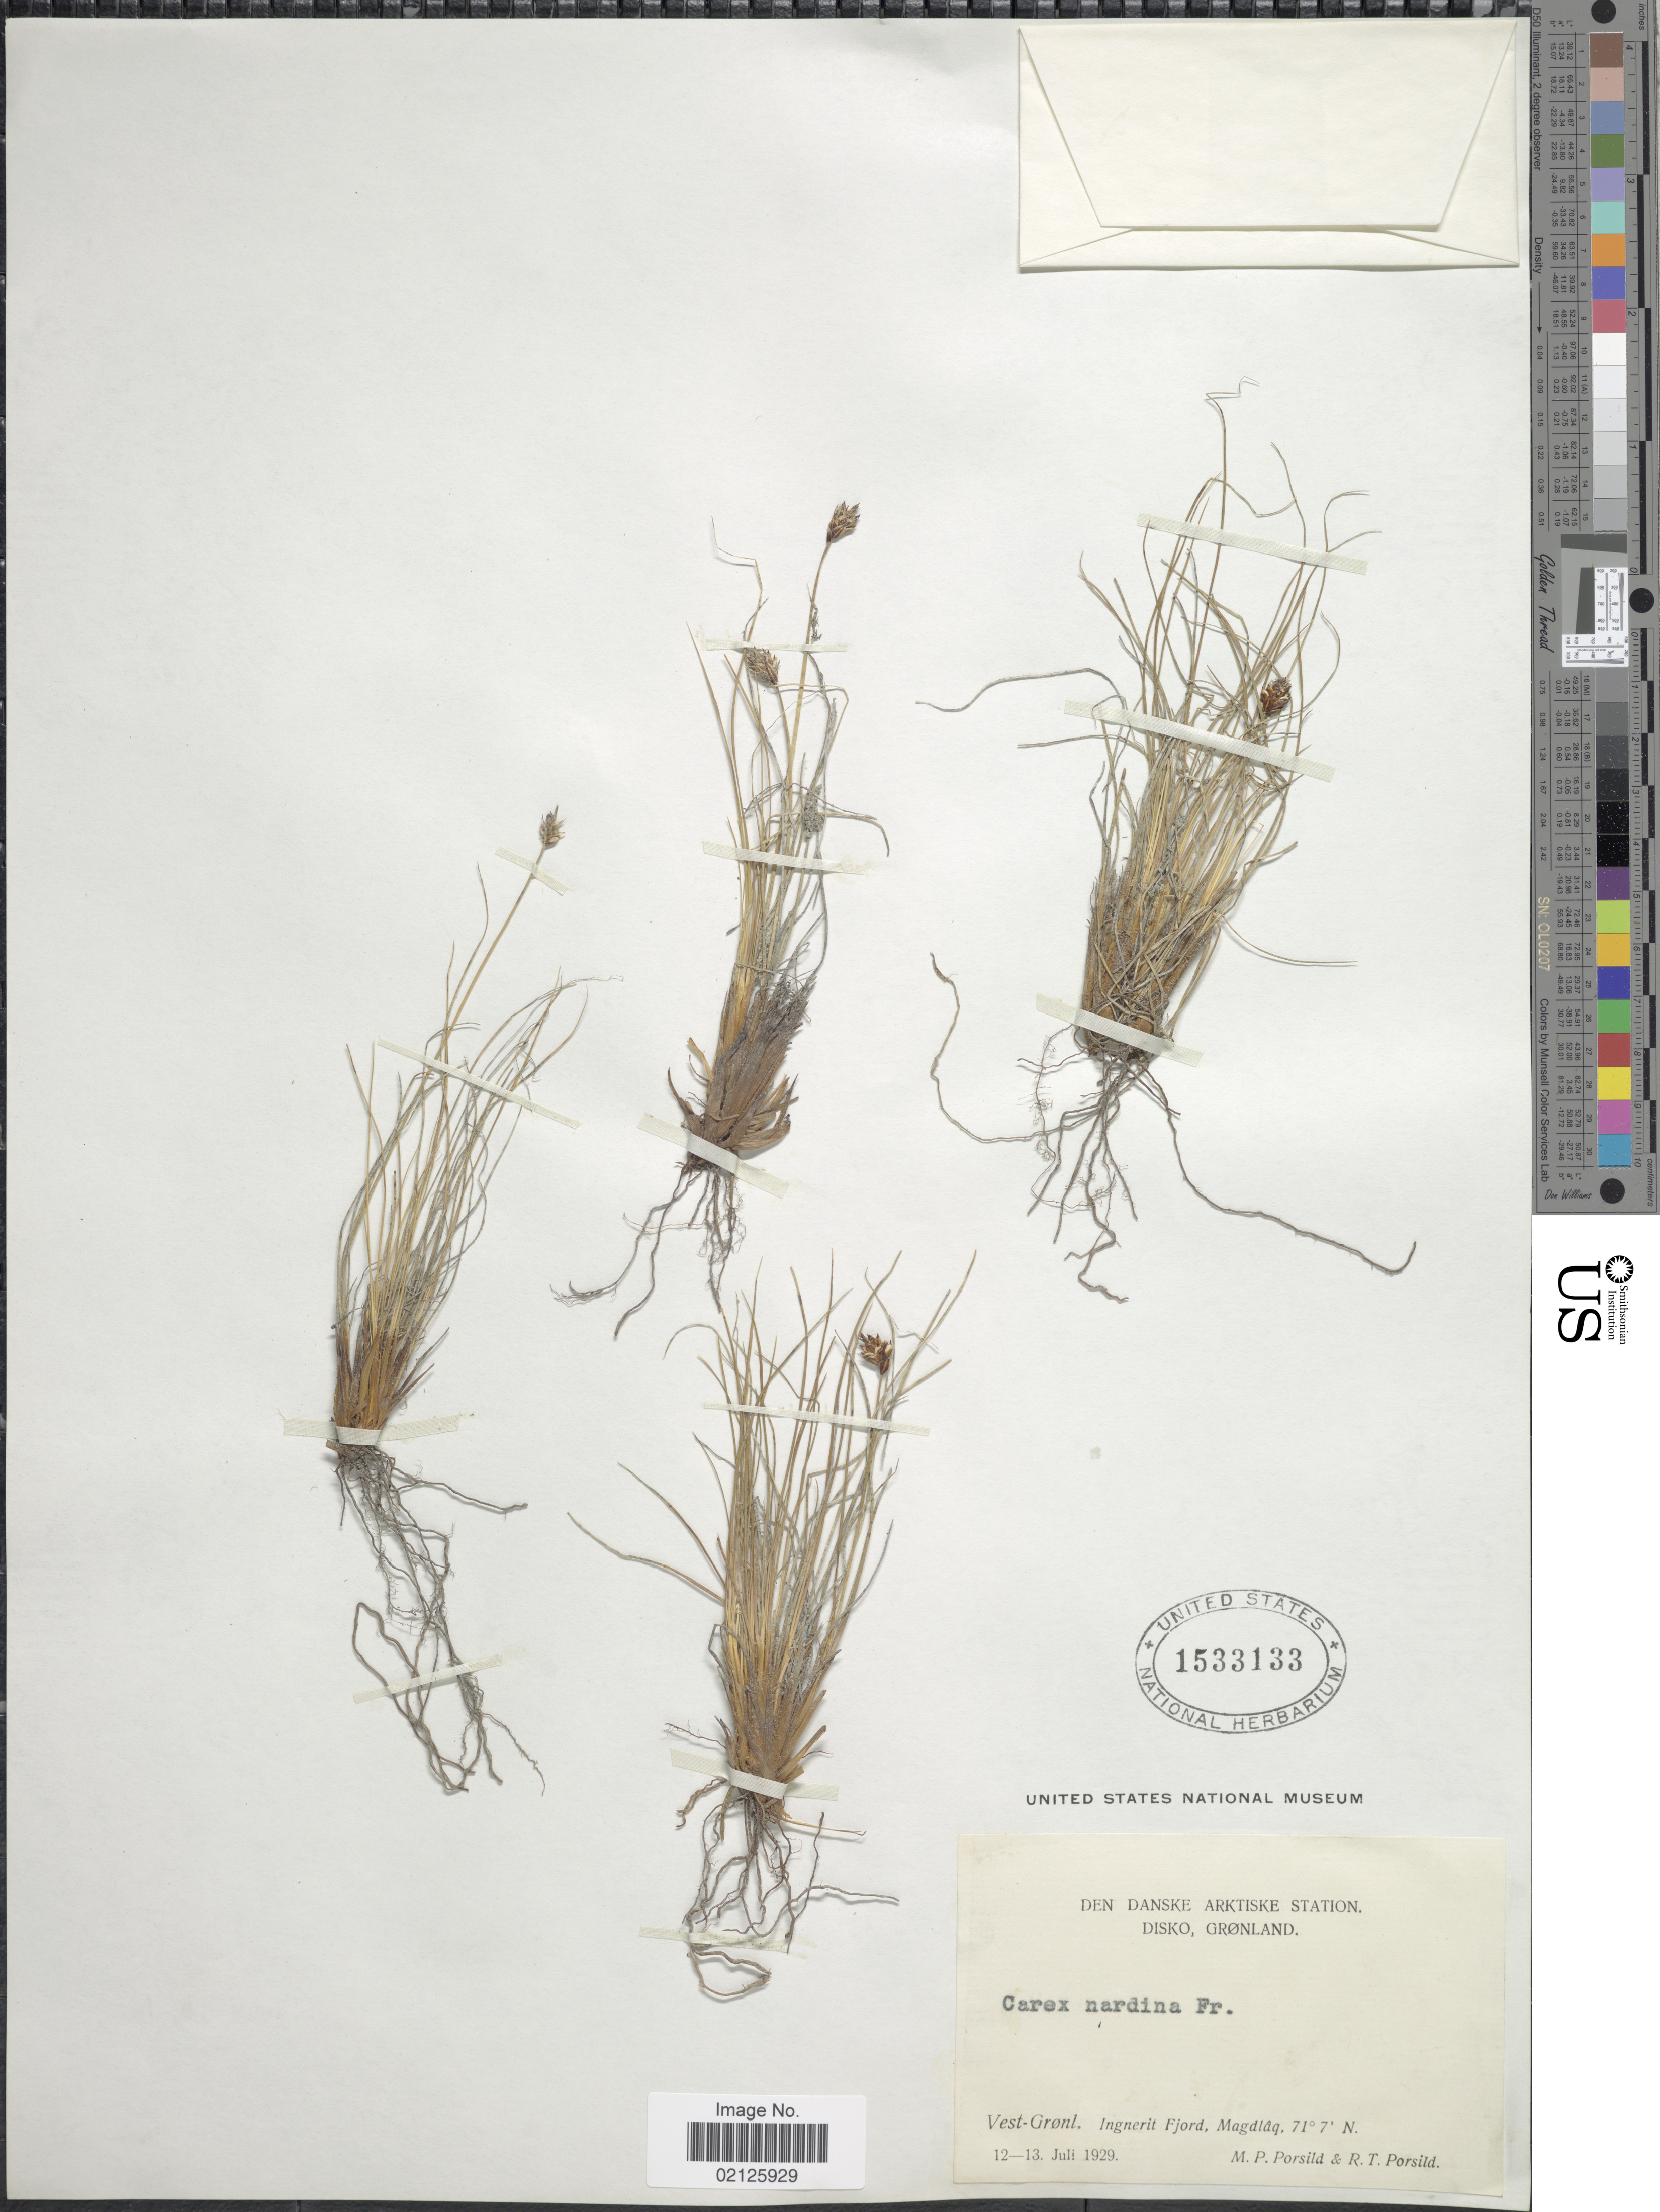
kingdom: Plantae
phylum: Tracheophyta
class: Liliopsida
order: Poales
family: Cyperaceae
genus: Carex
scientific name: Carex nardina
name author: (Hornem.) Fr.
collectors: M. P. Porsild & R. T. Porsild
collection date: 1929-07-12/1929-07-13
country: Greenland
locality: Den Danske Arktiske Station, Disko, Vest-Grønl. Ingerit Fjord, Magdlâq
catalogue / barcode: US 1533133